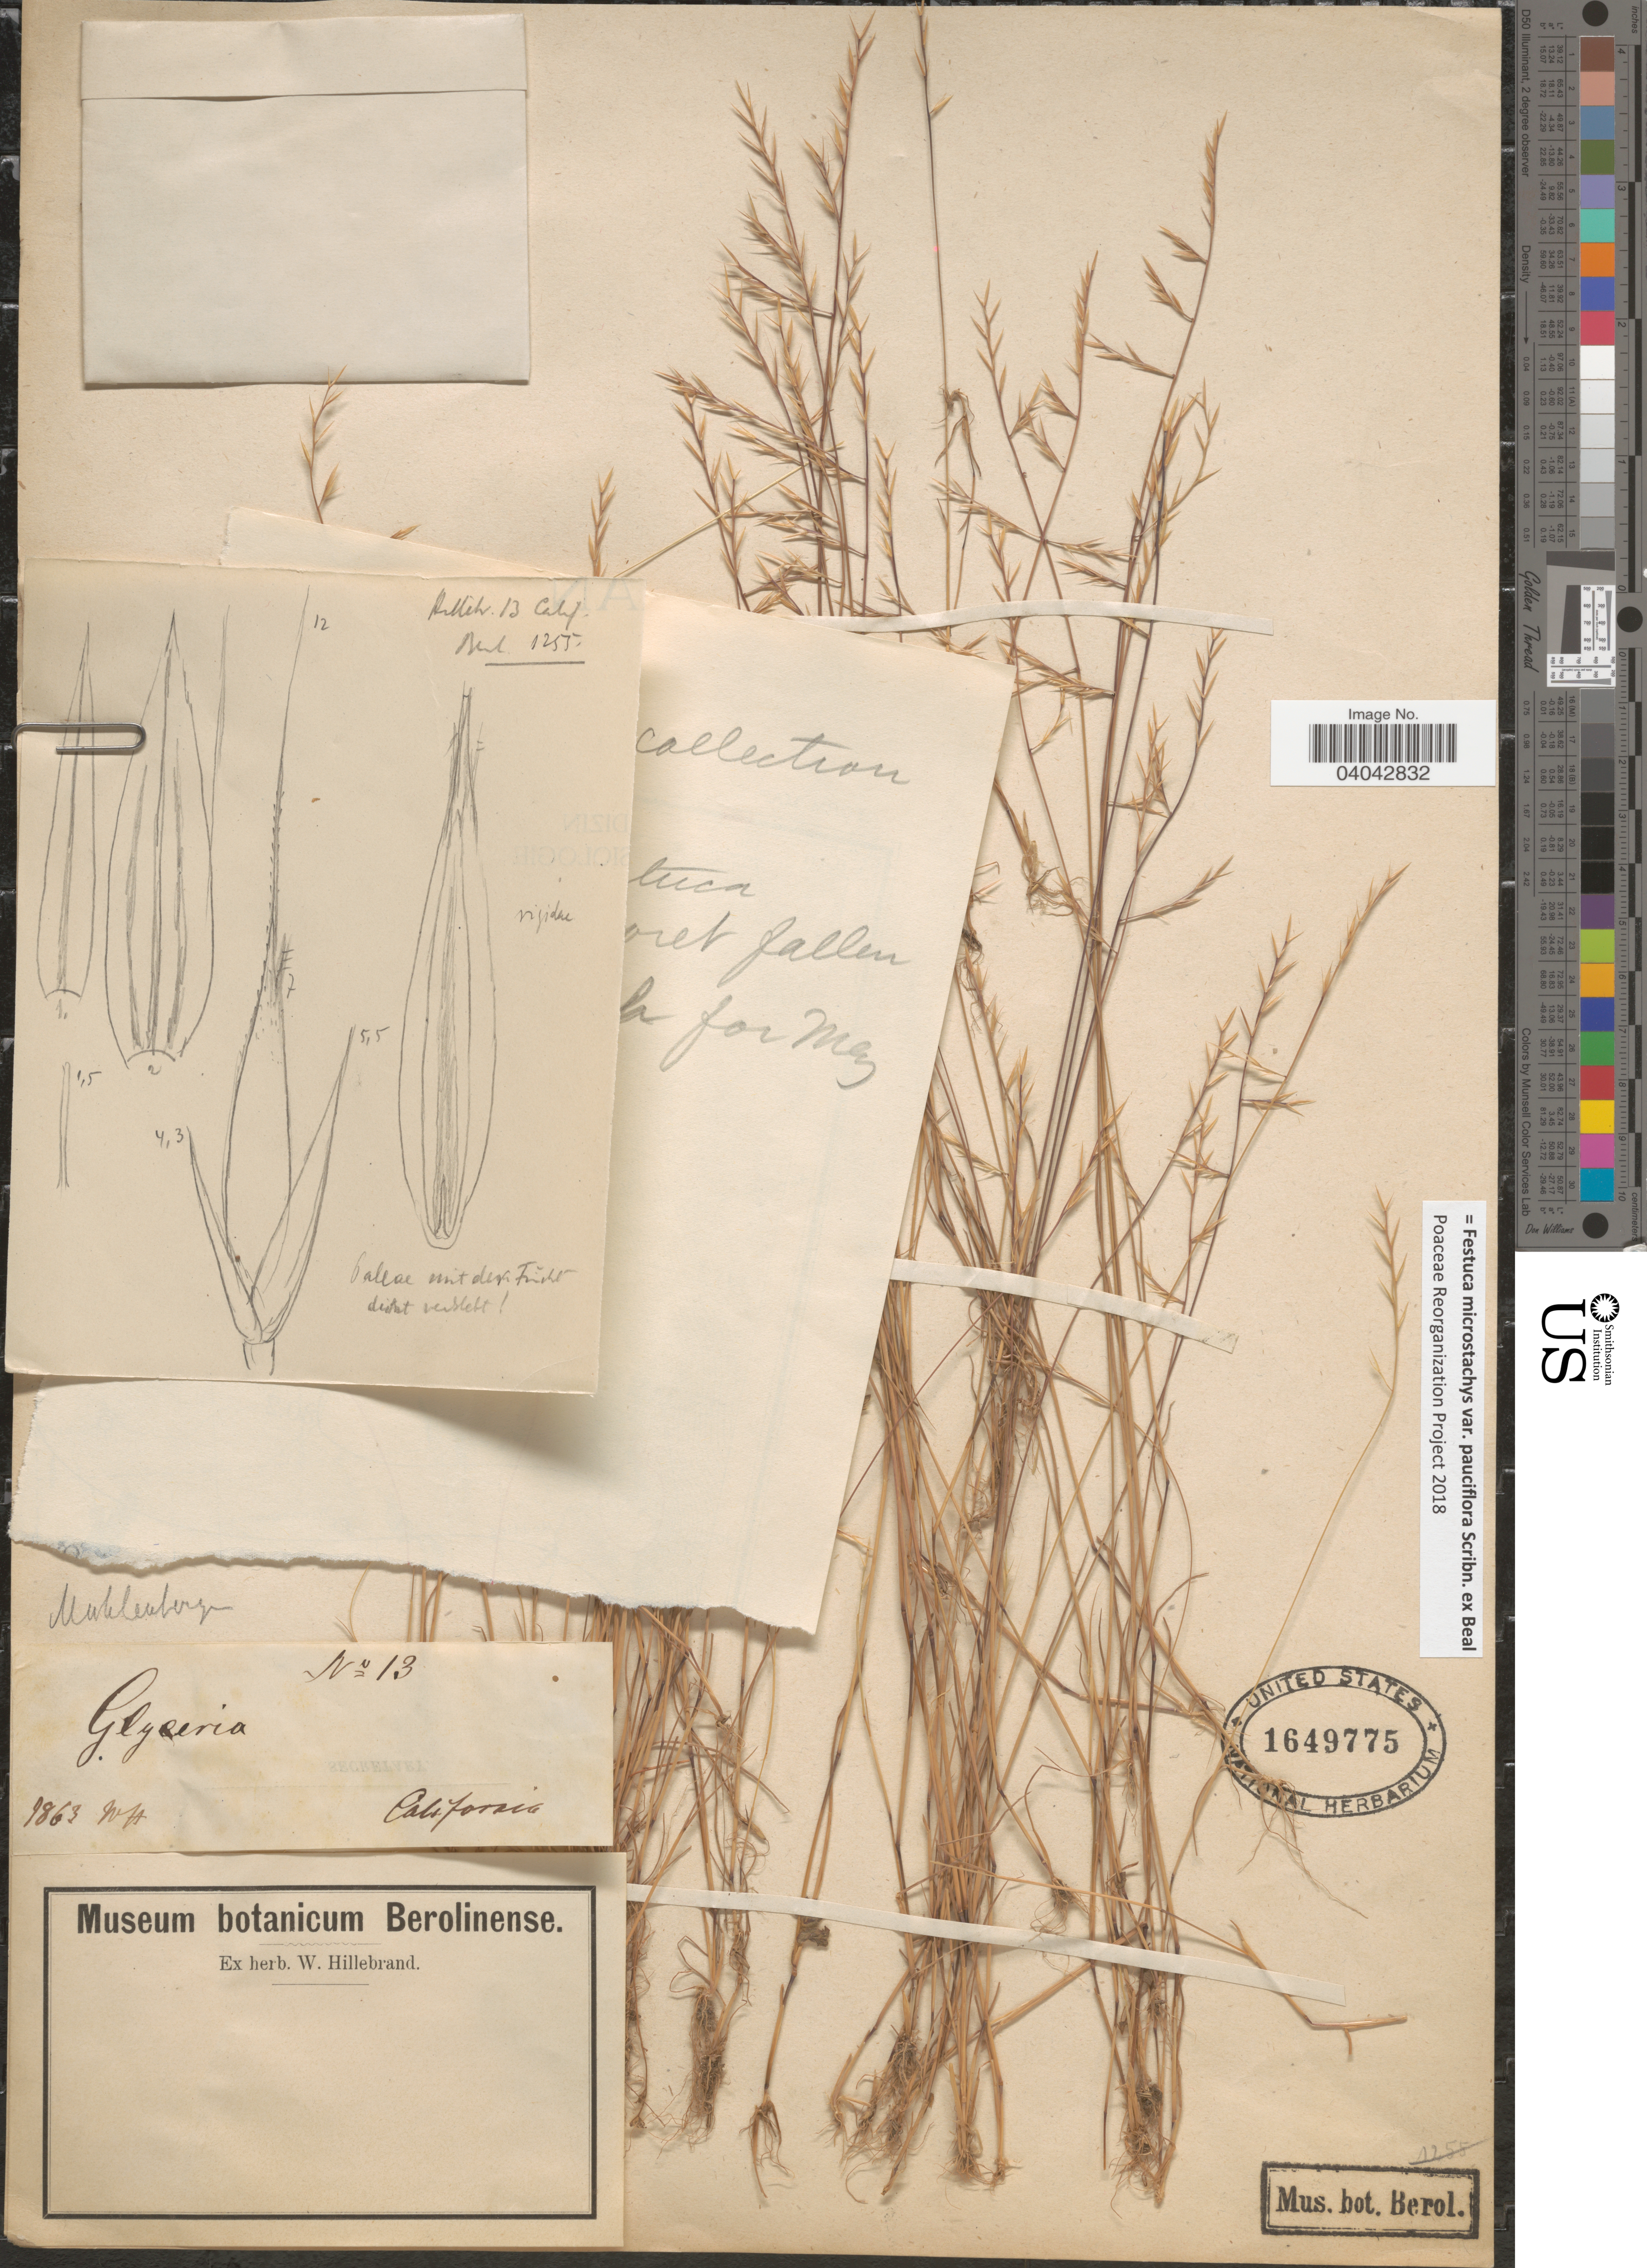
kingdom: Plantae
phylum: Tracheophyta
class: Liliopsida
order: Poales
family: Poaceae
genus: Festuca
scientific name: Festuca microstachys var. pauciflora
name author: Scribn. ex W.J. Beal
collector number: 13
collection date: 1863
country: United States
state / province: California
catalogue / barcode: US 1649775